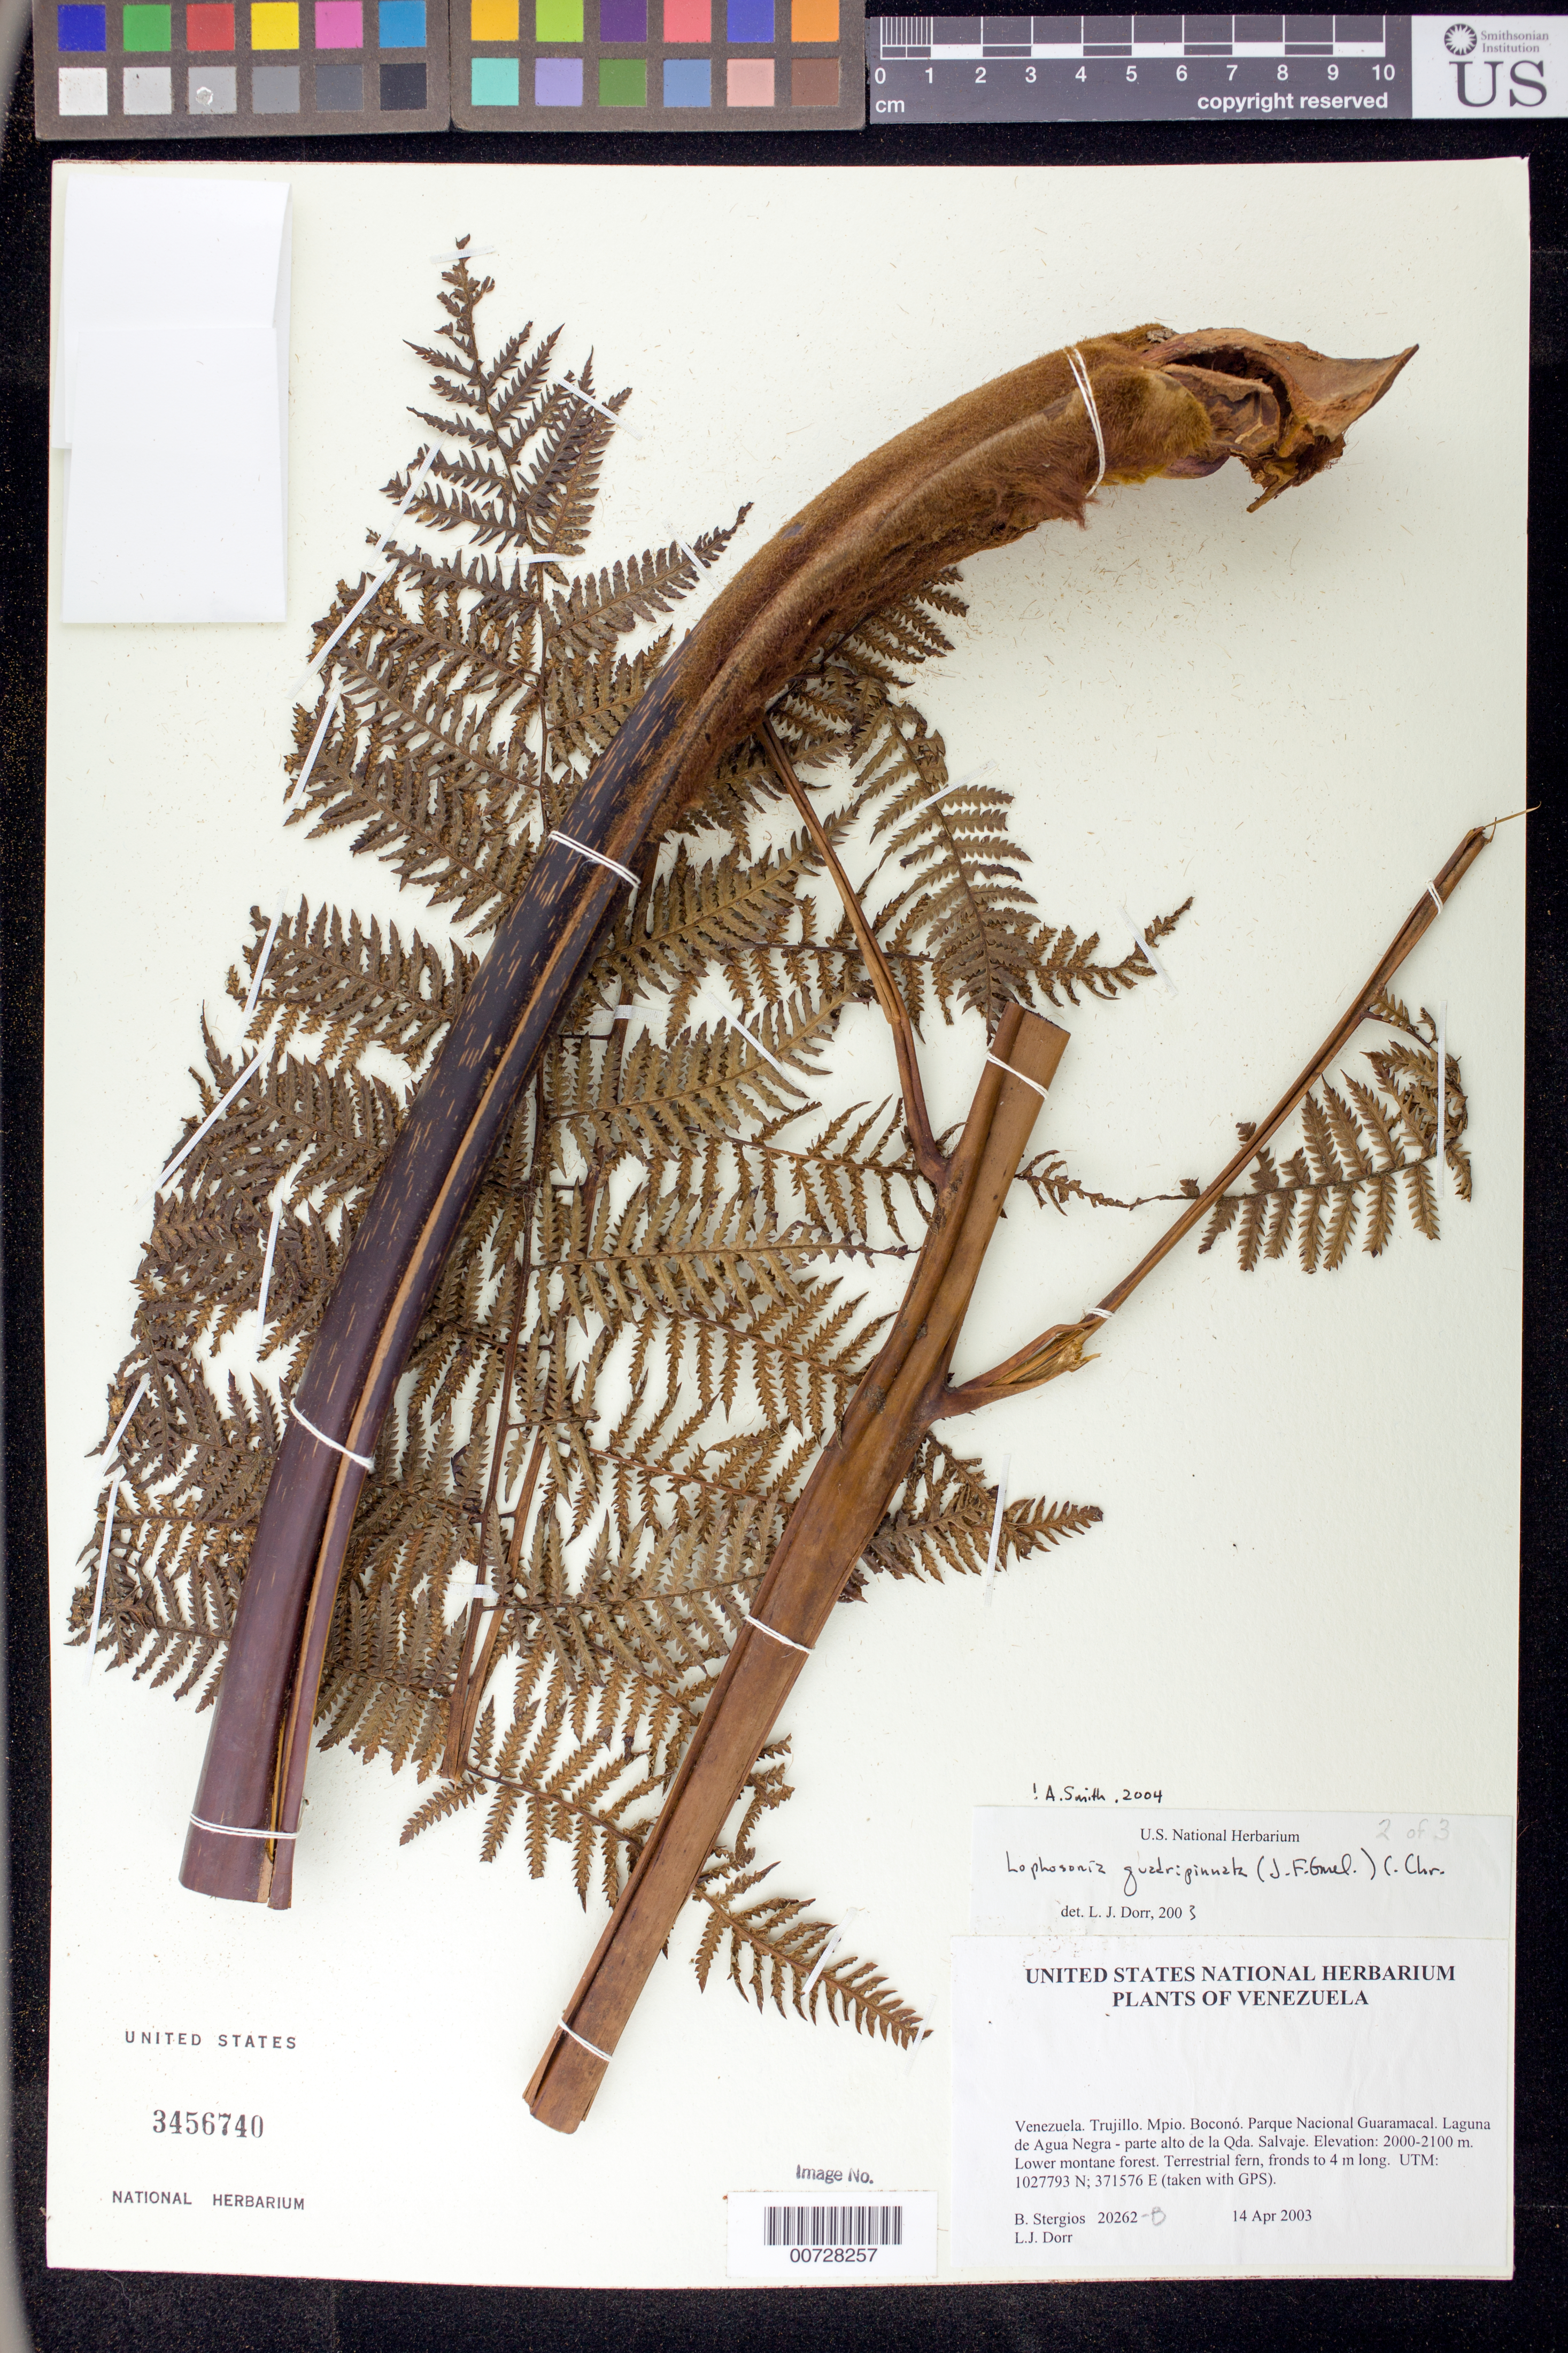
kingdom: Plantae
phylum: Tracheophyta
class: Polypodiopsida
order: Cyatheales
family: Dicksoniaceae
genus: Lophosoria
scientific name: Lophosoria quadripinnata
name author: (J.F. Gmel.) C. Chr.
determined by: Dorr, L. J., (BOT), Smithsonian Institution - National Museum of Natural History (UNITED STATES)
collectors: B. G. Stergios & L. J. Dorr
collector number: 20262b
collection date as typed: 14 Apr 2003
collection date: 2003-04-14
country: Venezuela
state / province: Trujillo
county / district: Boconó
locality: Parque Nacional Guaramacal. Laguna de Agua Negra - parte alto de la Qda. Salvaje.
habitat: Lower montane forest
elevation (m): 2000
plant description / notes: PORT, US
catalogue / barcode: US 3456740